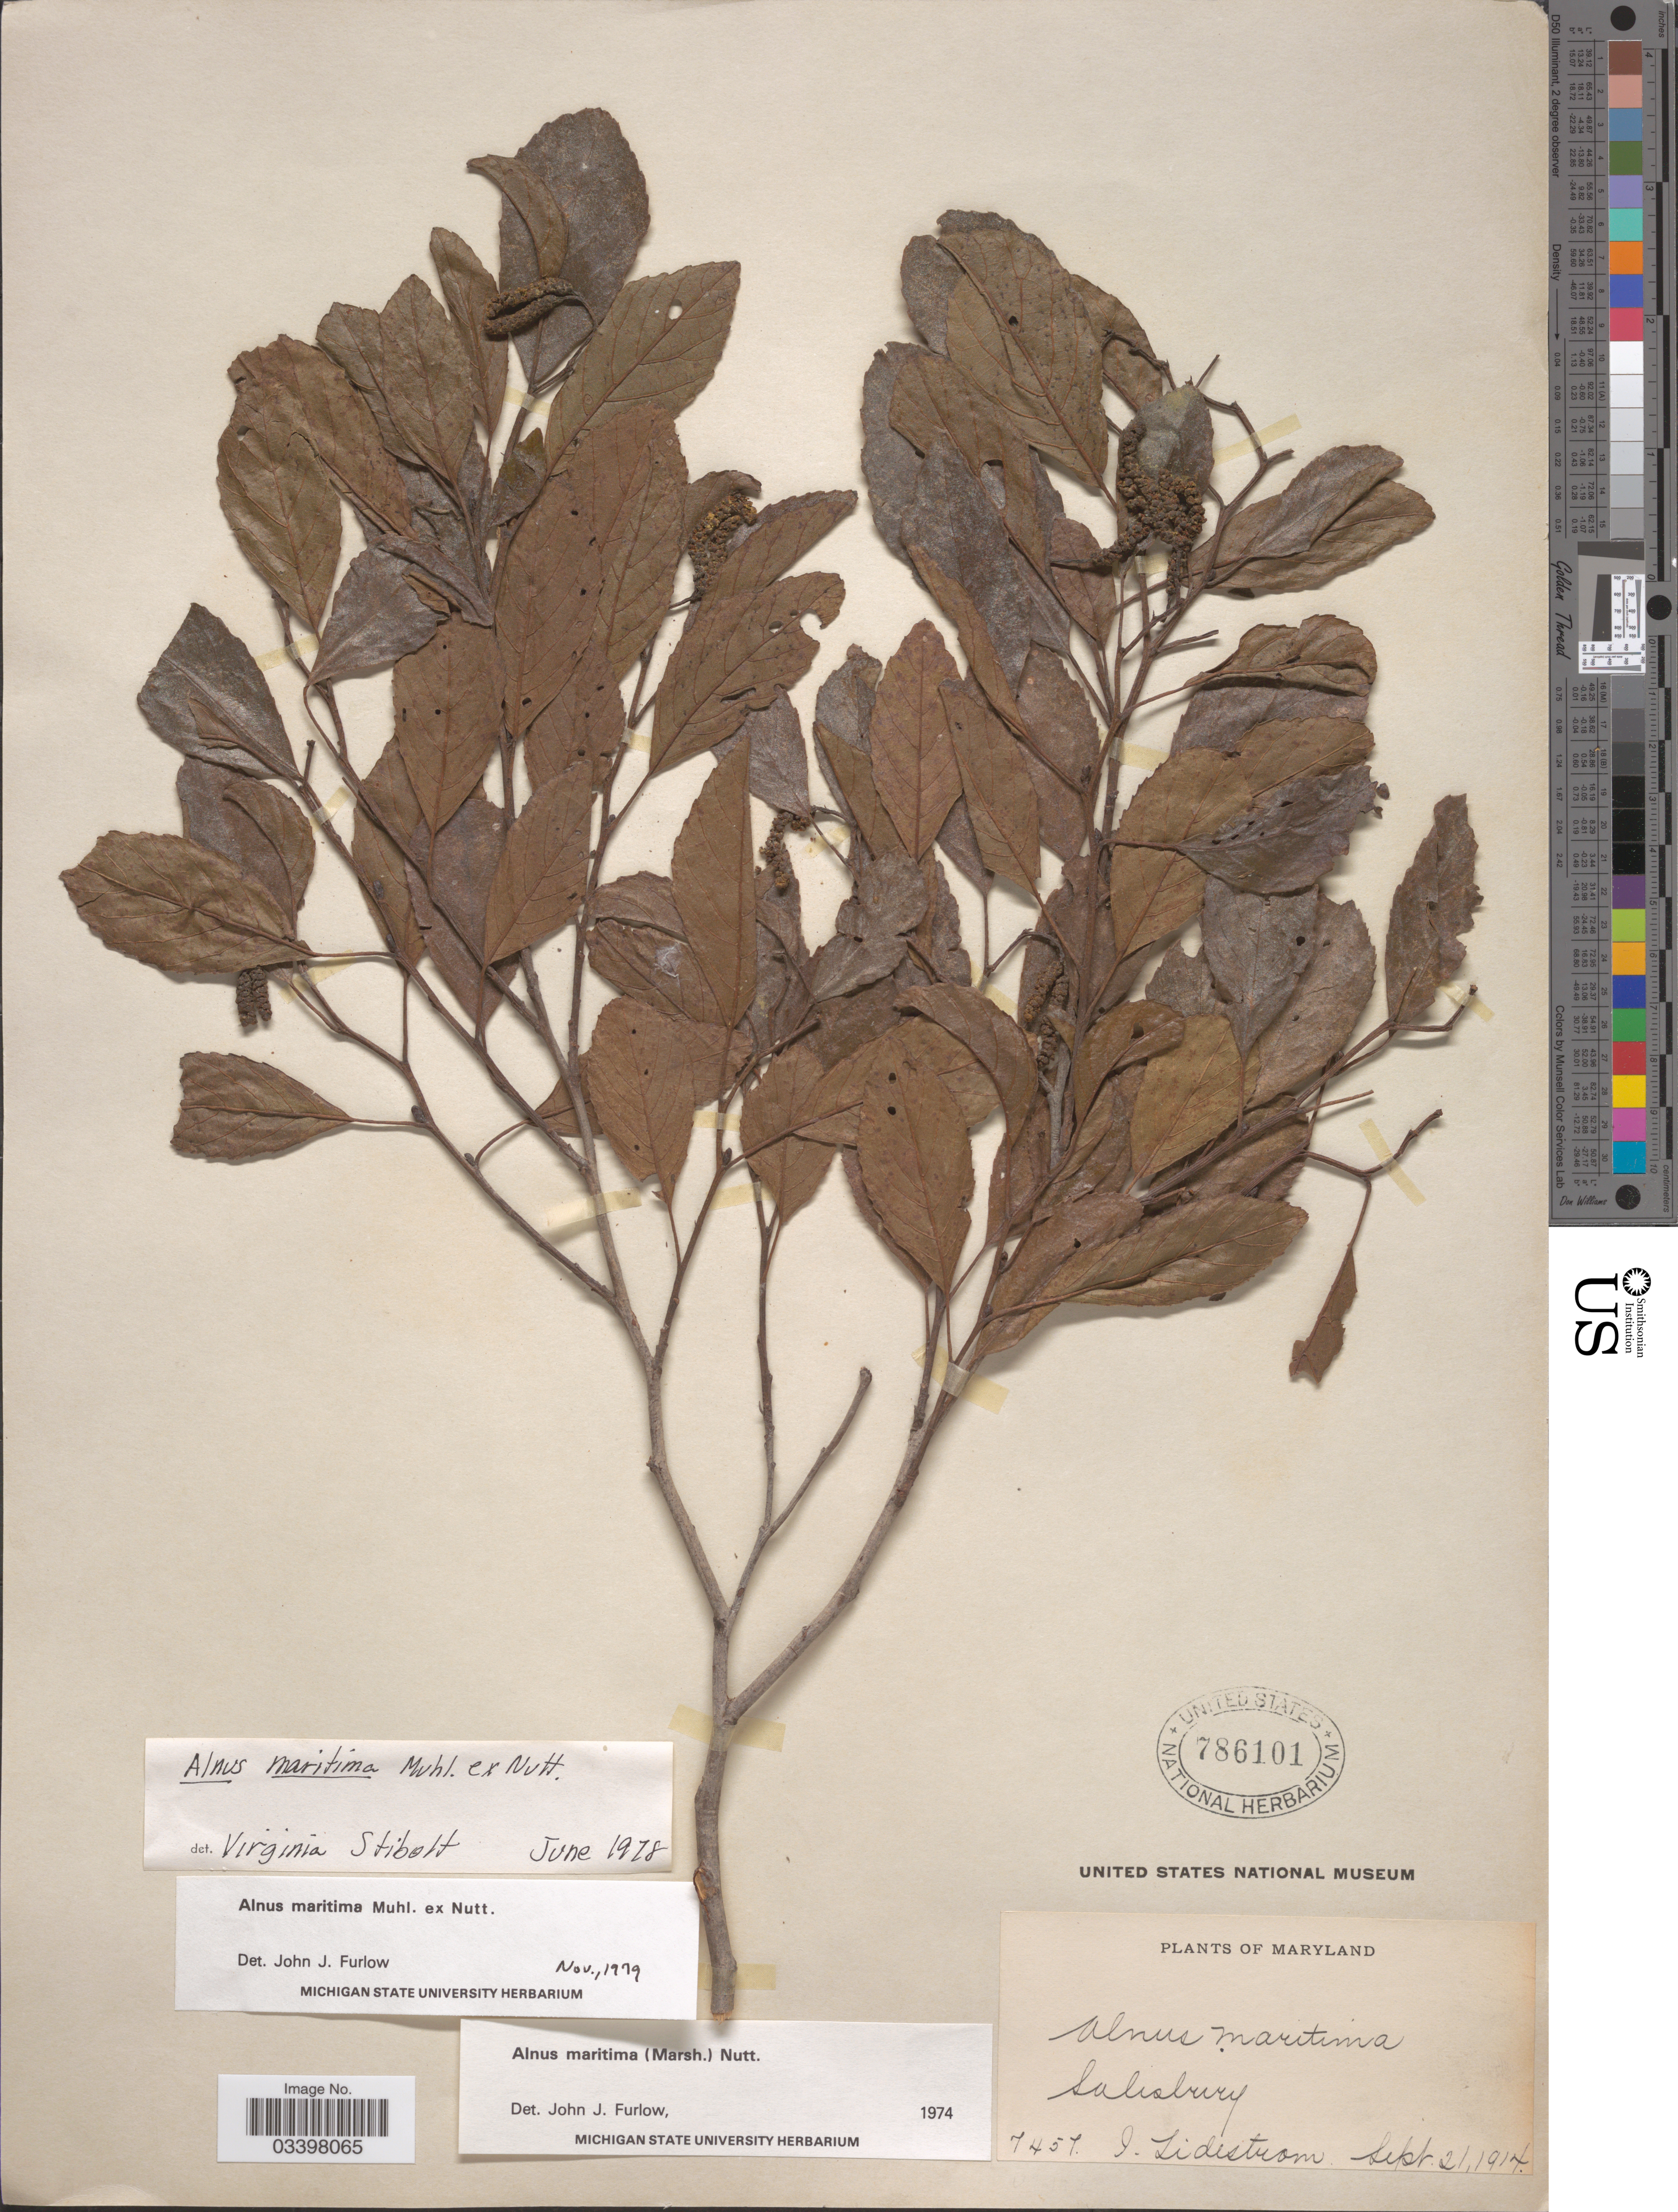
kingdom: Plantae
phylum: Tracheophyta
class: Magnoliopsida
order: Fagales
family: Betulaceae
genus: Alnus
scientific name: Alnus maritima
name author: (Marshall) Muhl. ex Nutt.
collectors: I. F. Tidestrom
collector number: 7457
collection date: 1914-09-21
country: United States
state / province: Maryland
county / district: Wicomico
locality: Salisbury.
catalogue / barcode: US 786101